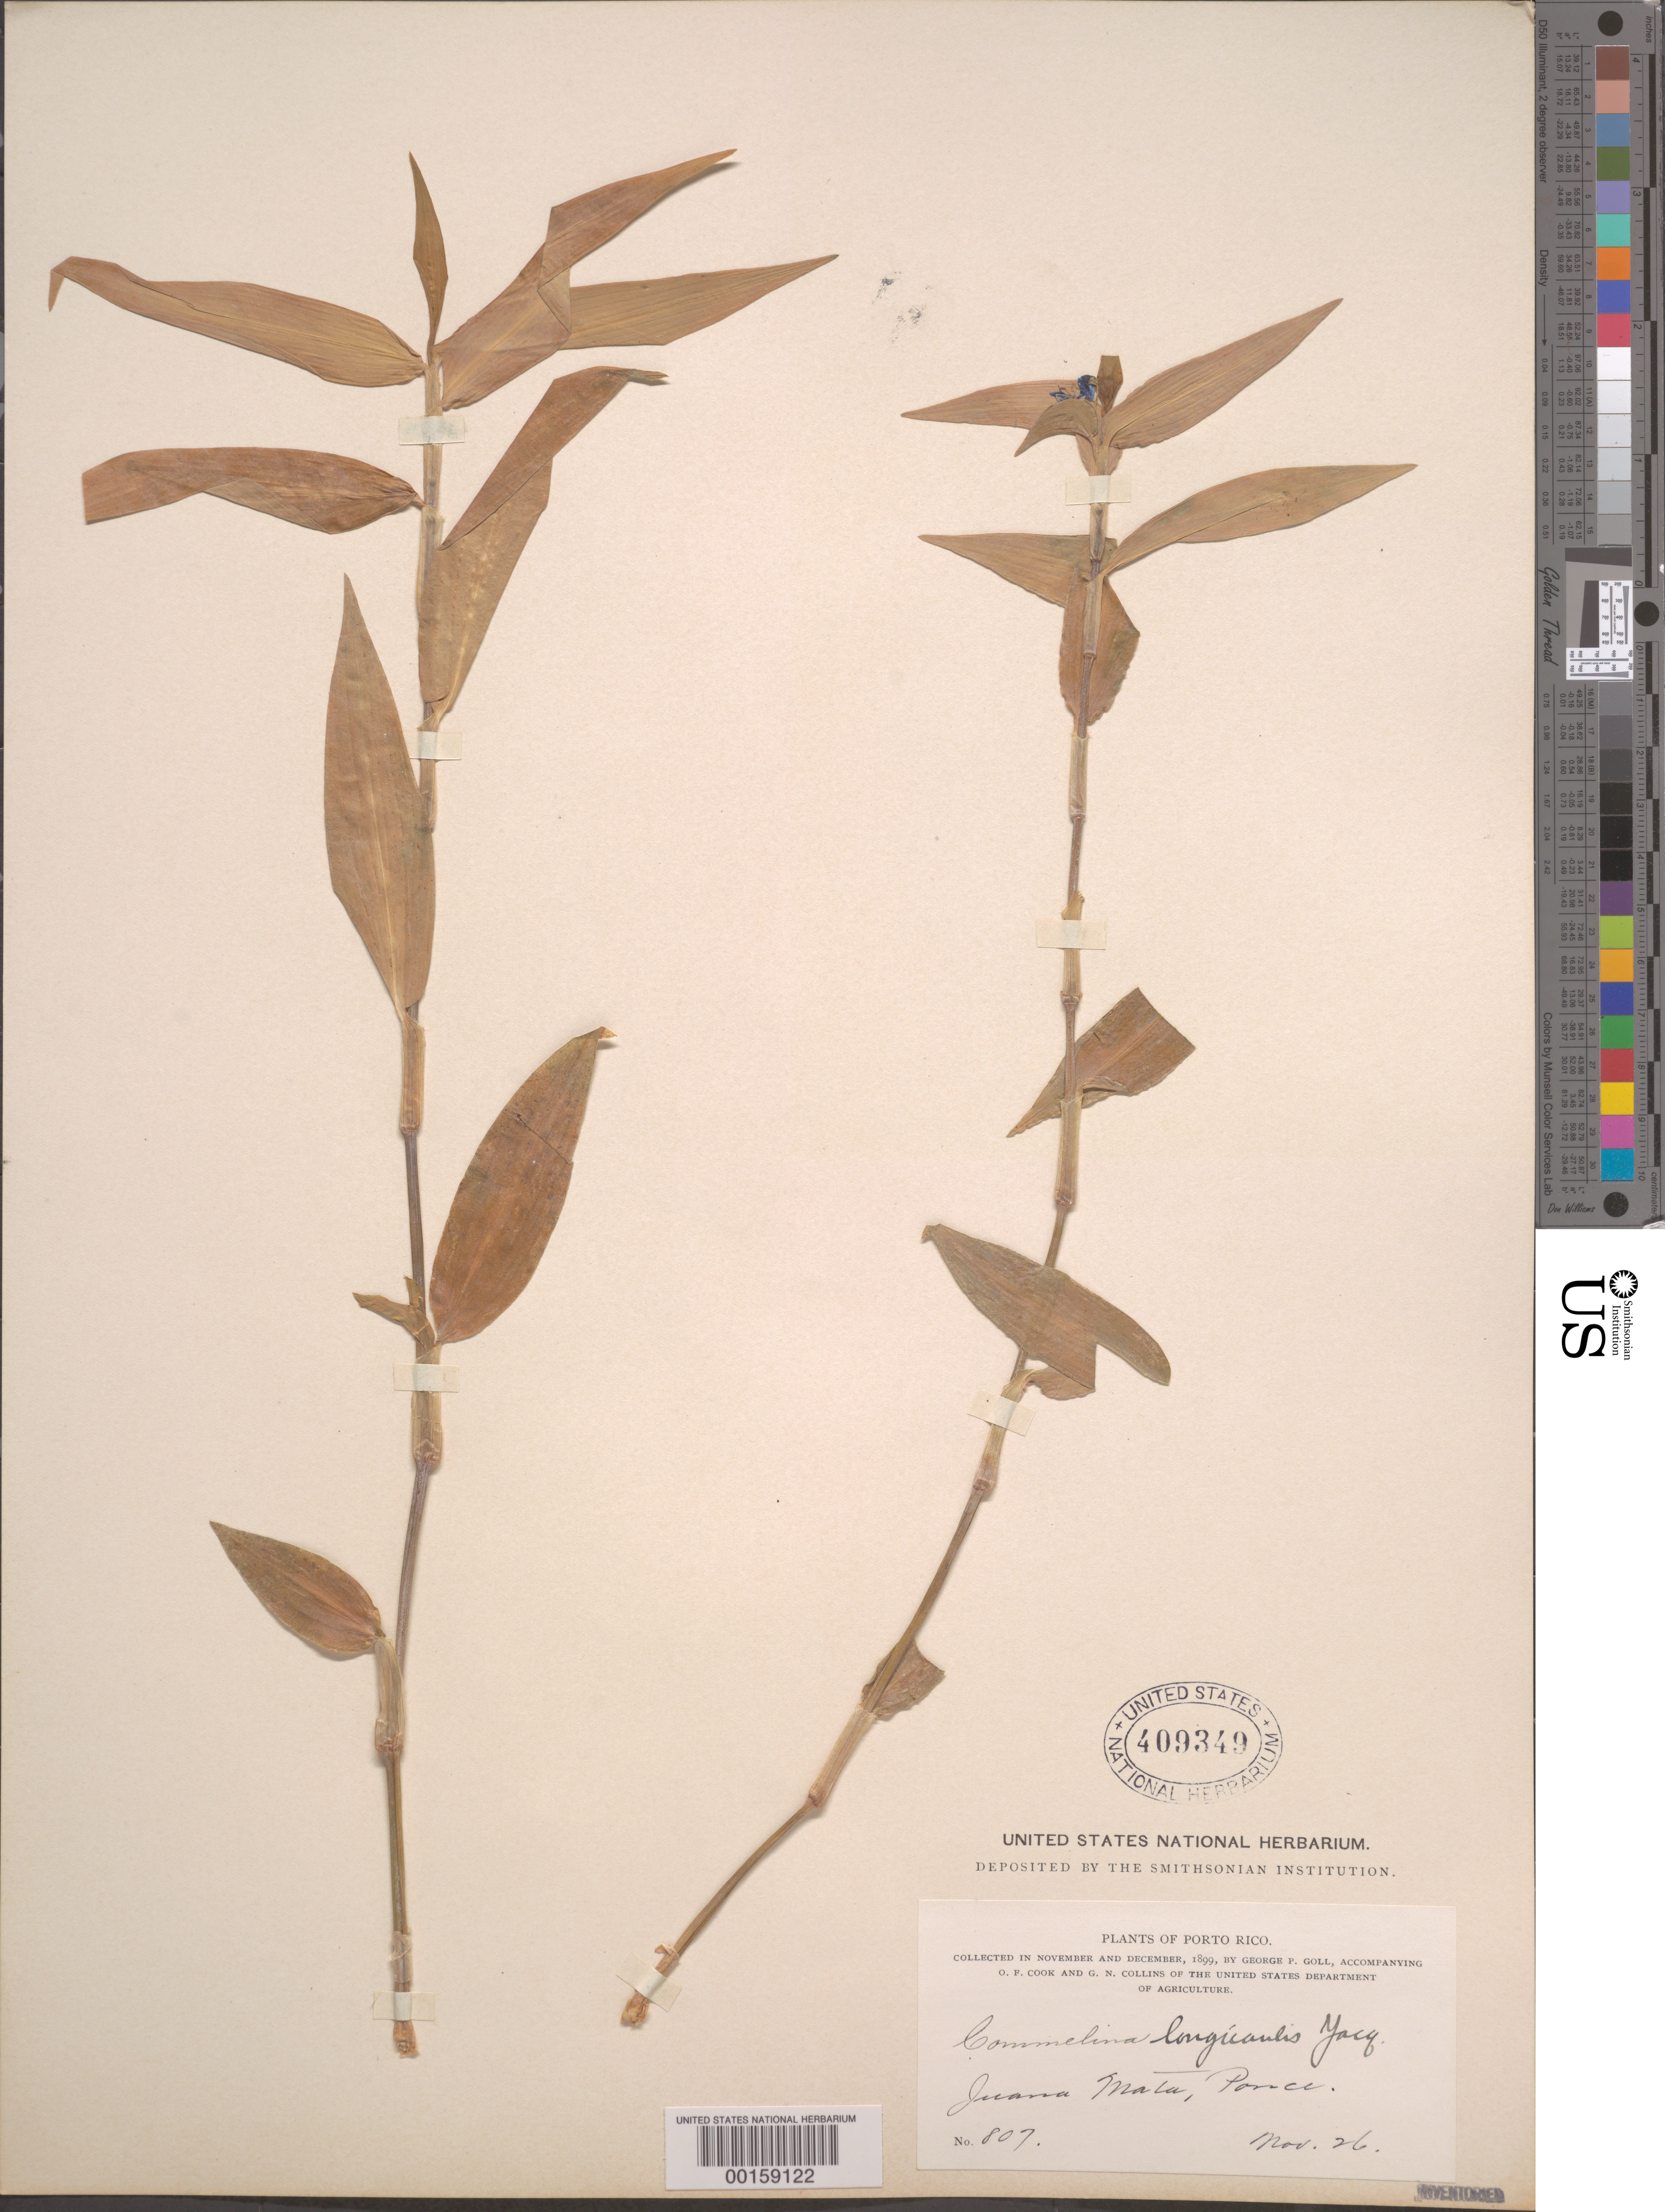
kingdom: Plantae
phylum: Tracheophyta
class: Liliopsida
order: Commelinales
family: Commelinaceae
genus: Commelina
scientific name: Commelina diffusa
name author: Burm. f.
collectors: G. Goll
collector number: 807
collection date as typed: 26 Nov 1899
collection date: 1899-11-26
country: Puerto Rico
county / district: Ponce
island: Greater Antilles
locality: Juana mata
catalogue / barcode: US 409349